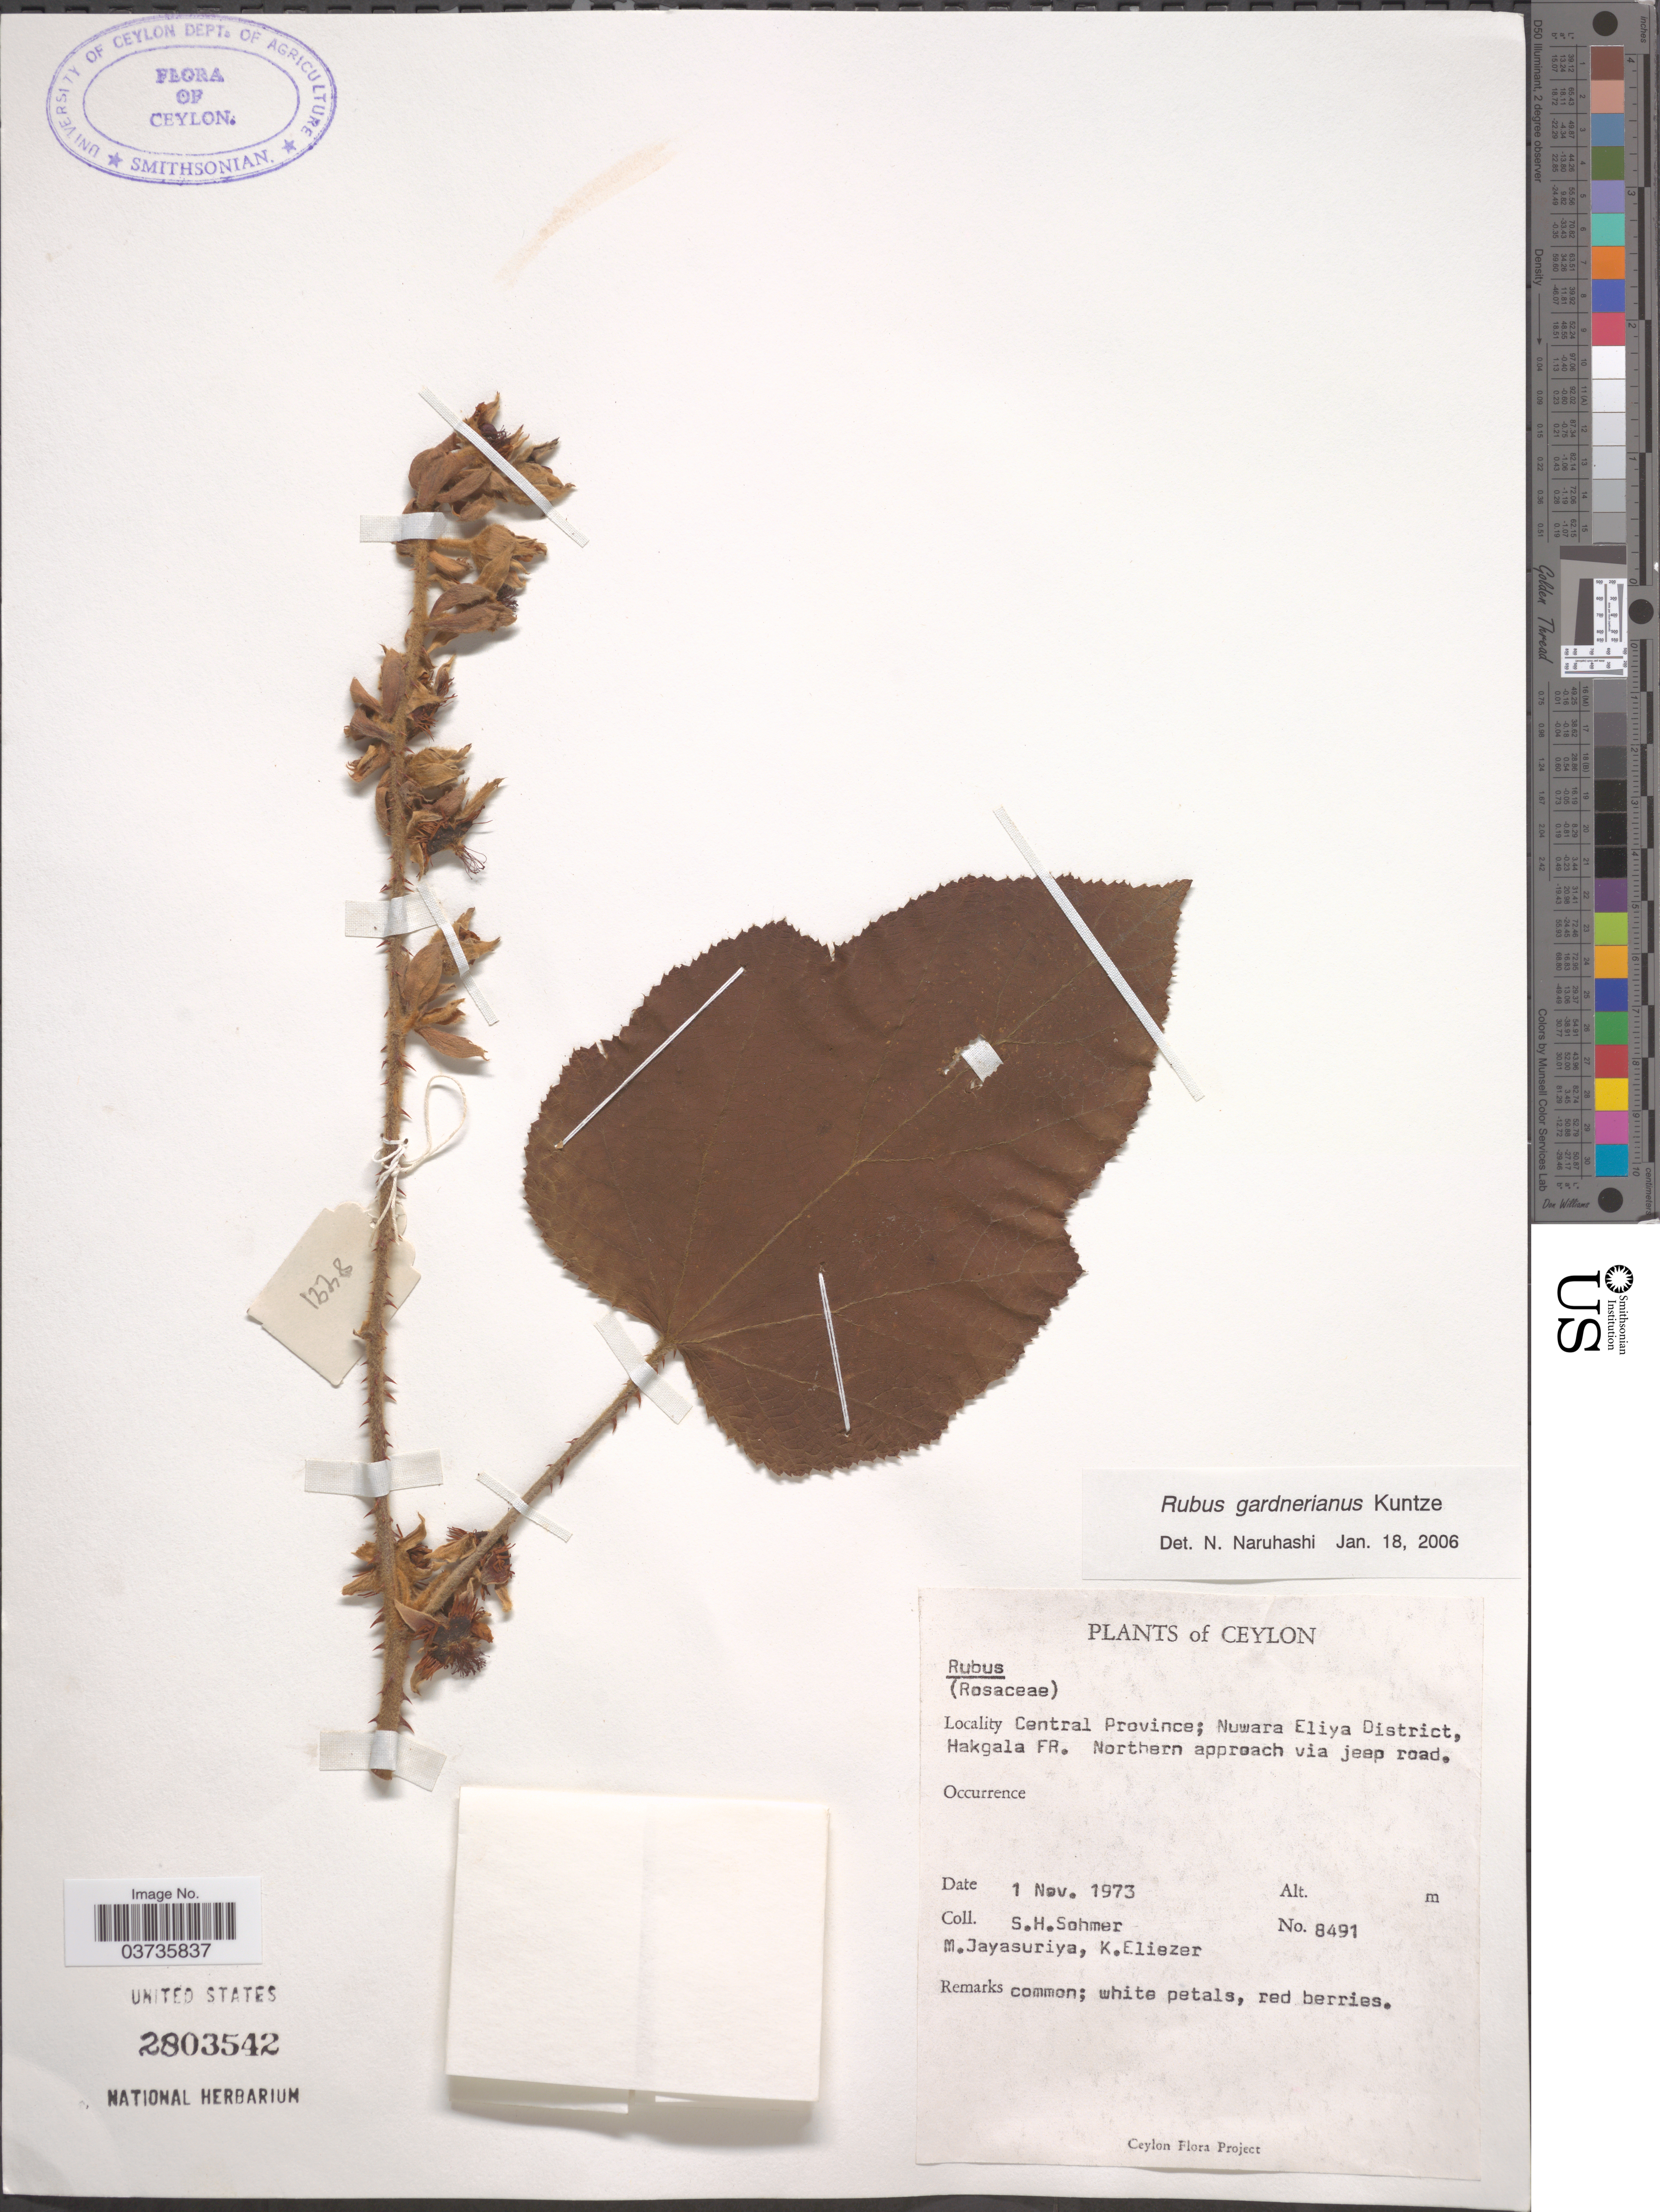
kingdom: Plantae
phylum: Tracheophyta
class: Magnoliopsida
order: Rosales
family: Rosaceae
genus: Rubus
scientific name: Rubus gardenerianus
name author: Kuntze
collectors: S. H. Sohmer, M. Jayasuriya & K. Eliezer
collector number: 8491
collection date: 1973-11-01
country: Sri Lanka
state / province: Central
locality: Ceylon. Nuwara Eliya District, Hakgala Fr. Northern approach via jeep road.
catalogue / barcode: US 2803542